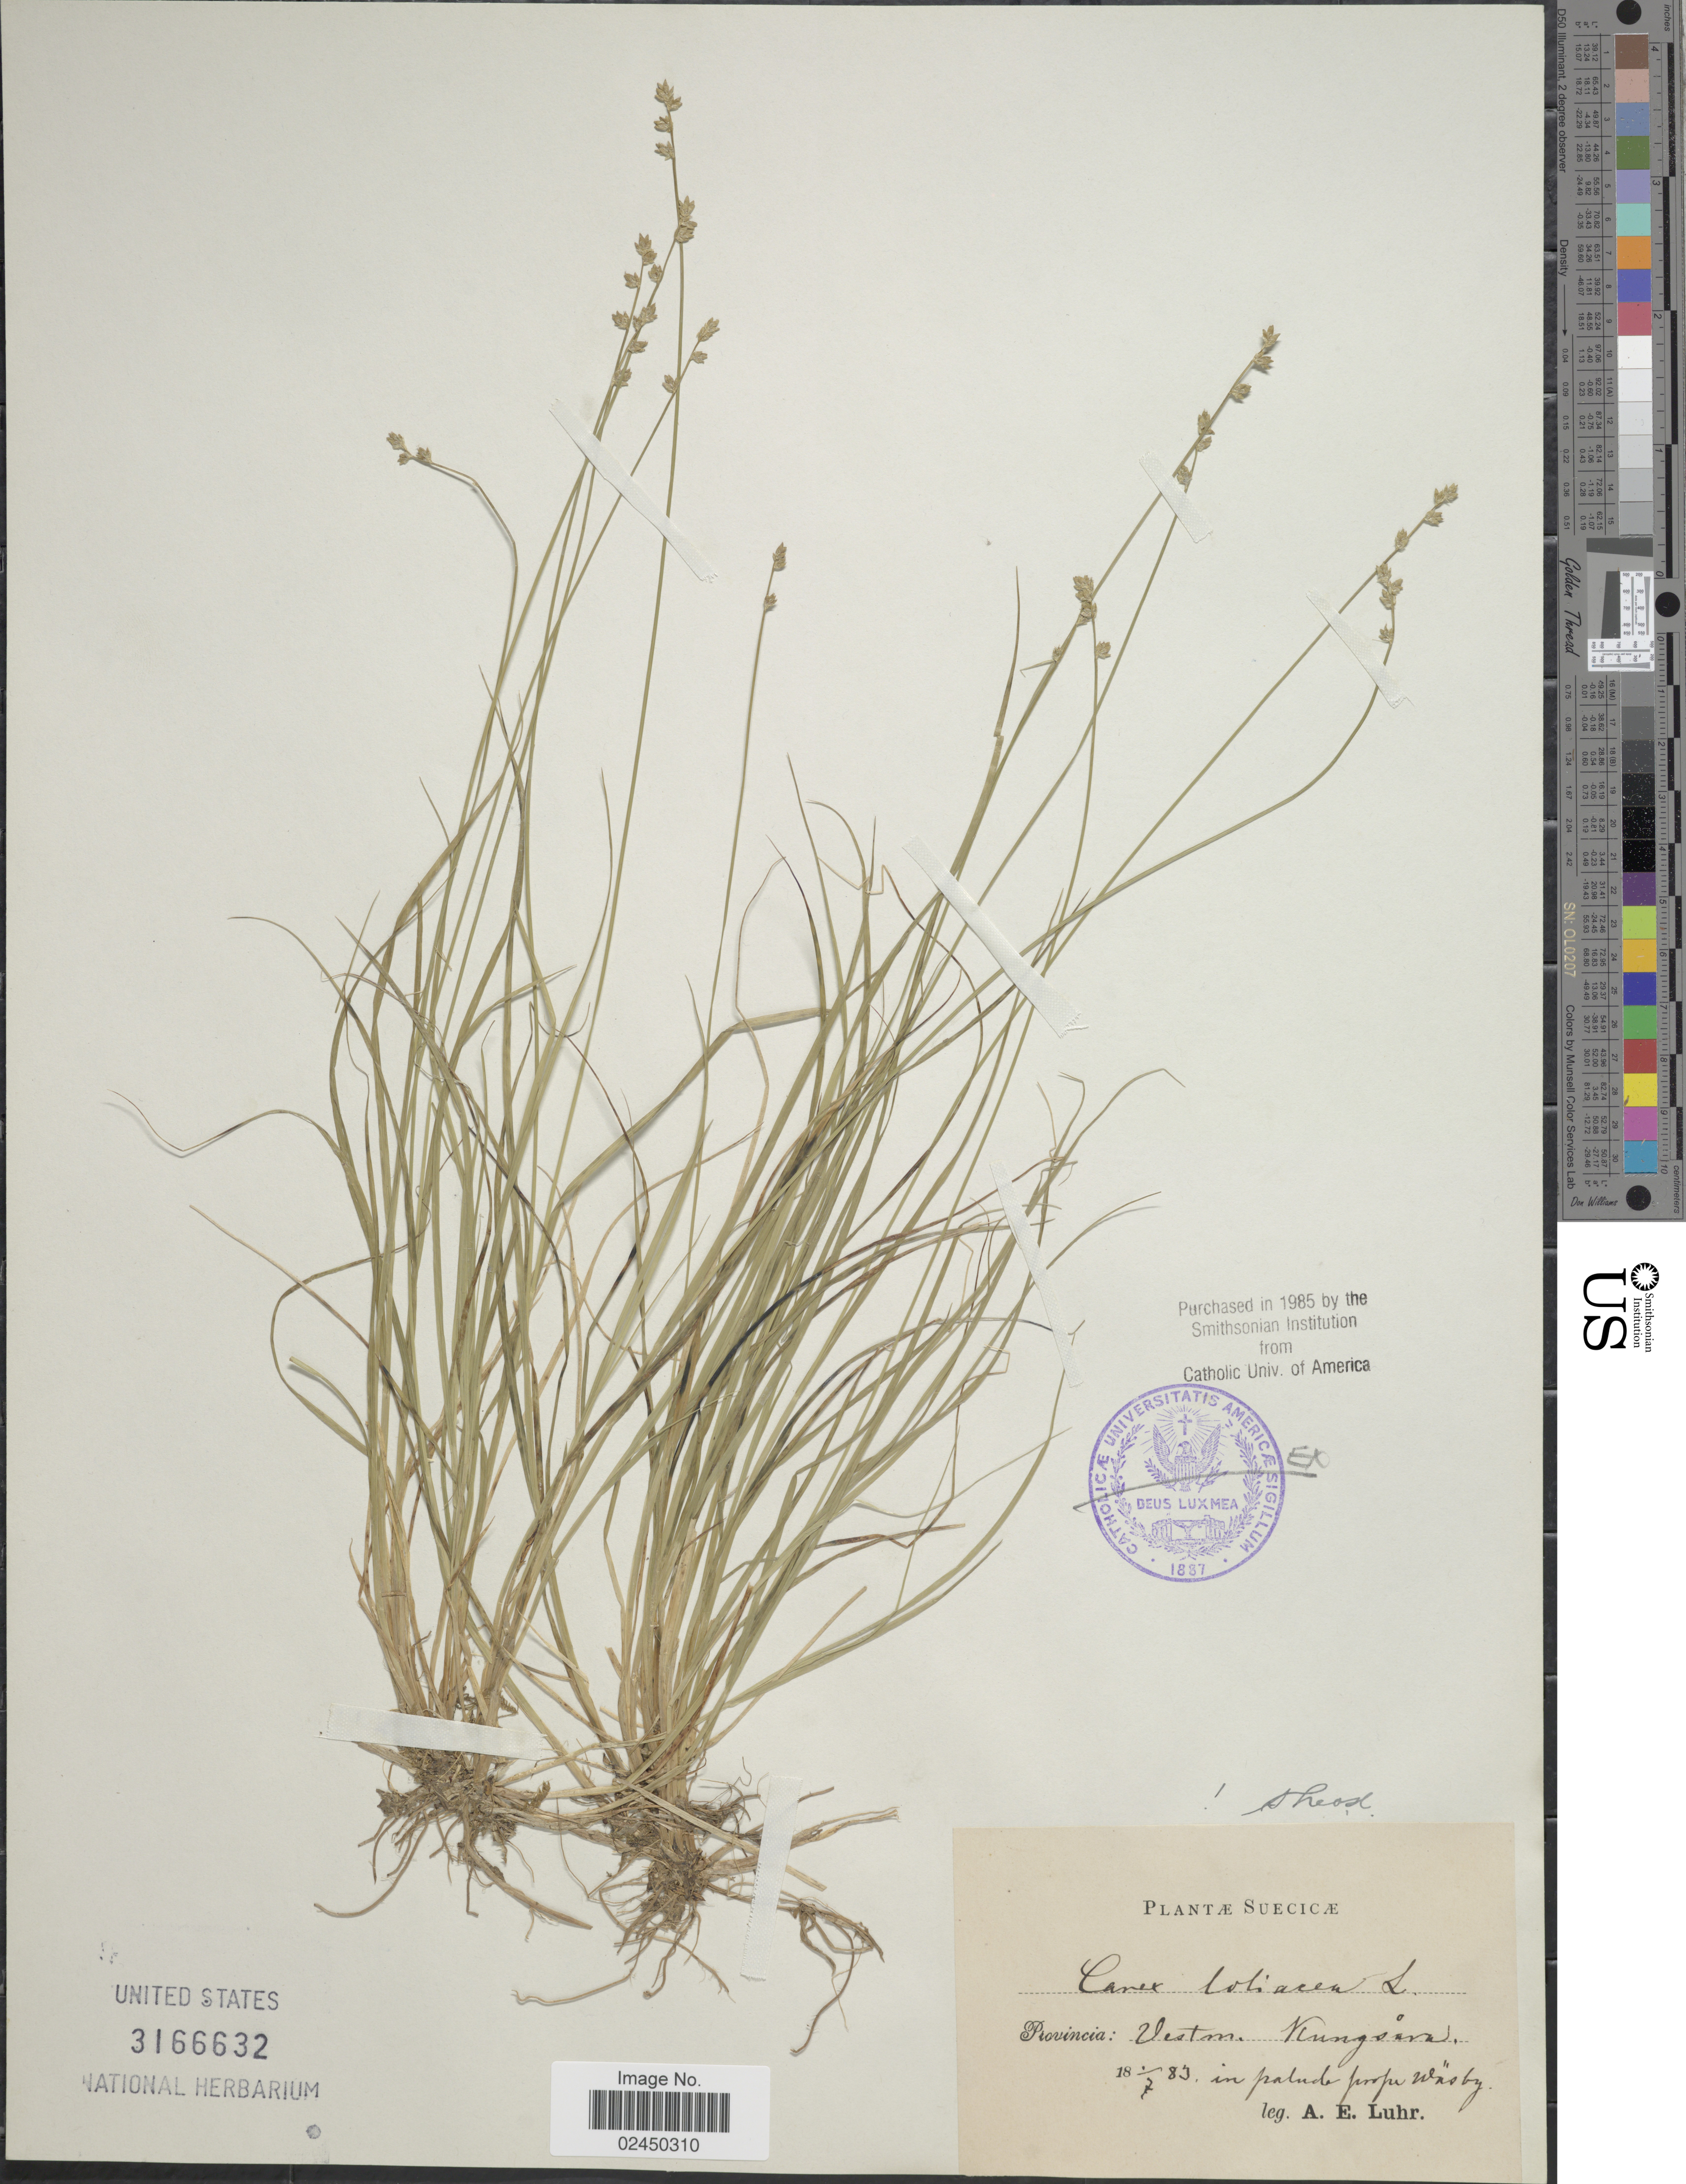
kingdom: Plantae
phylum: Tracheophyta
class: Liliopsida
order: Poales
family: Cyperaceae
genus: Carex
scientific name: Carex loliacea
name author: L.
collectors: A. Luhr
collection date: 1883-07-01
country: Sweden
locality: Vestm. Kungsara, in palude prope Wasby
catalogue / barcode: US 3166632